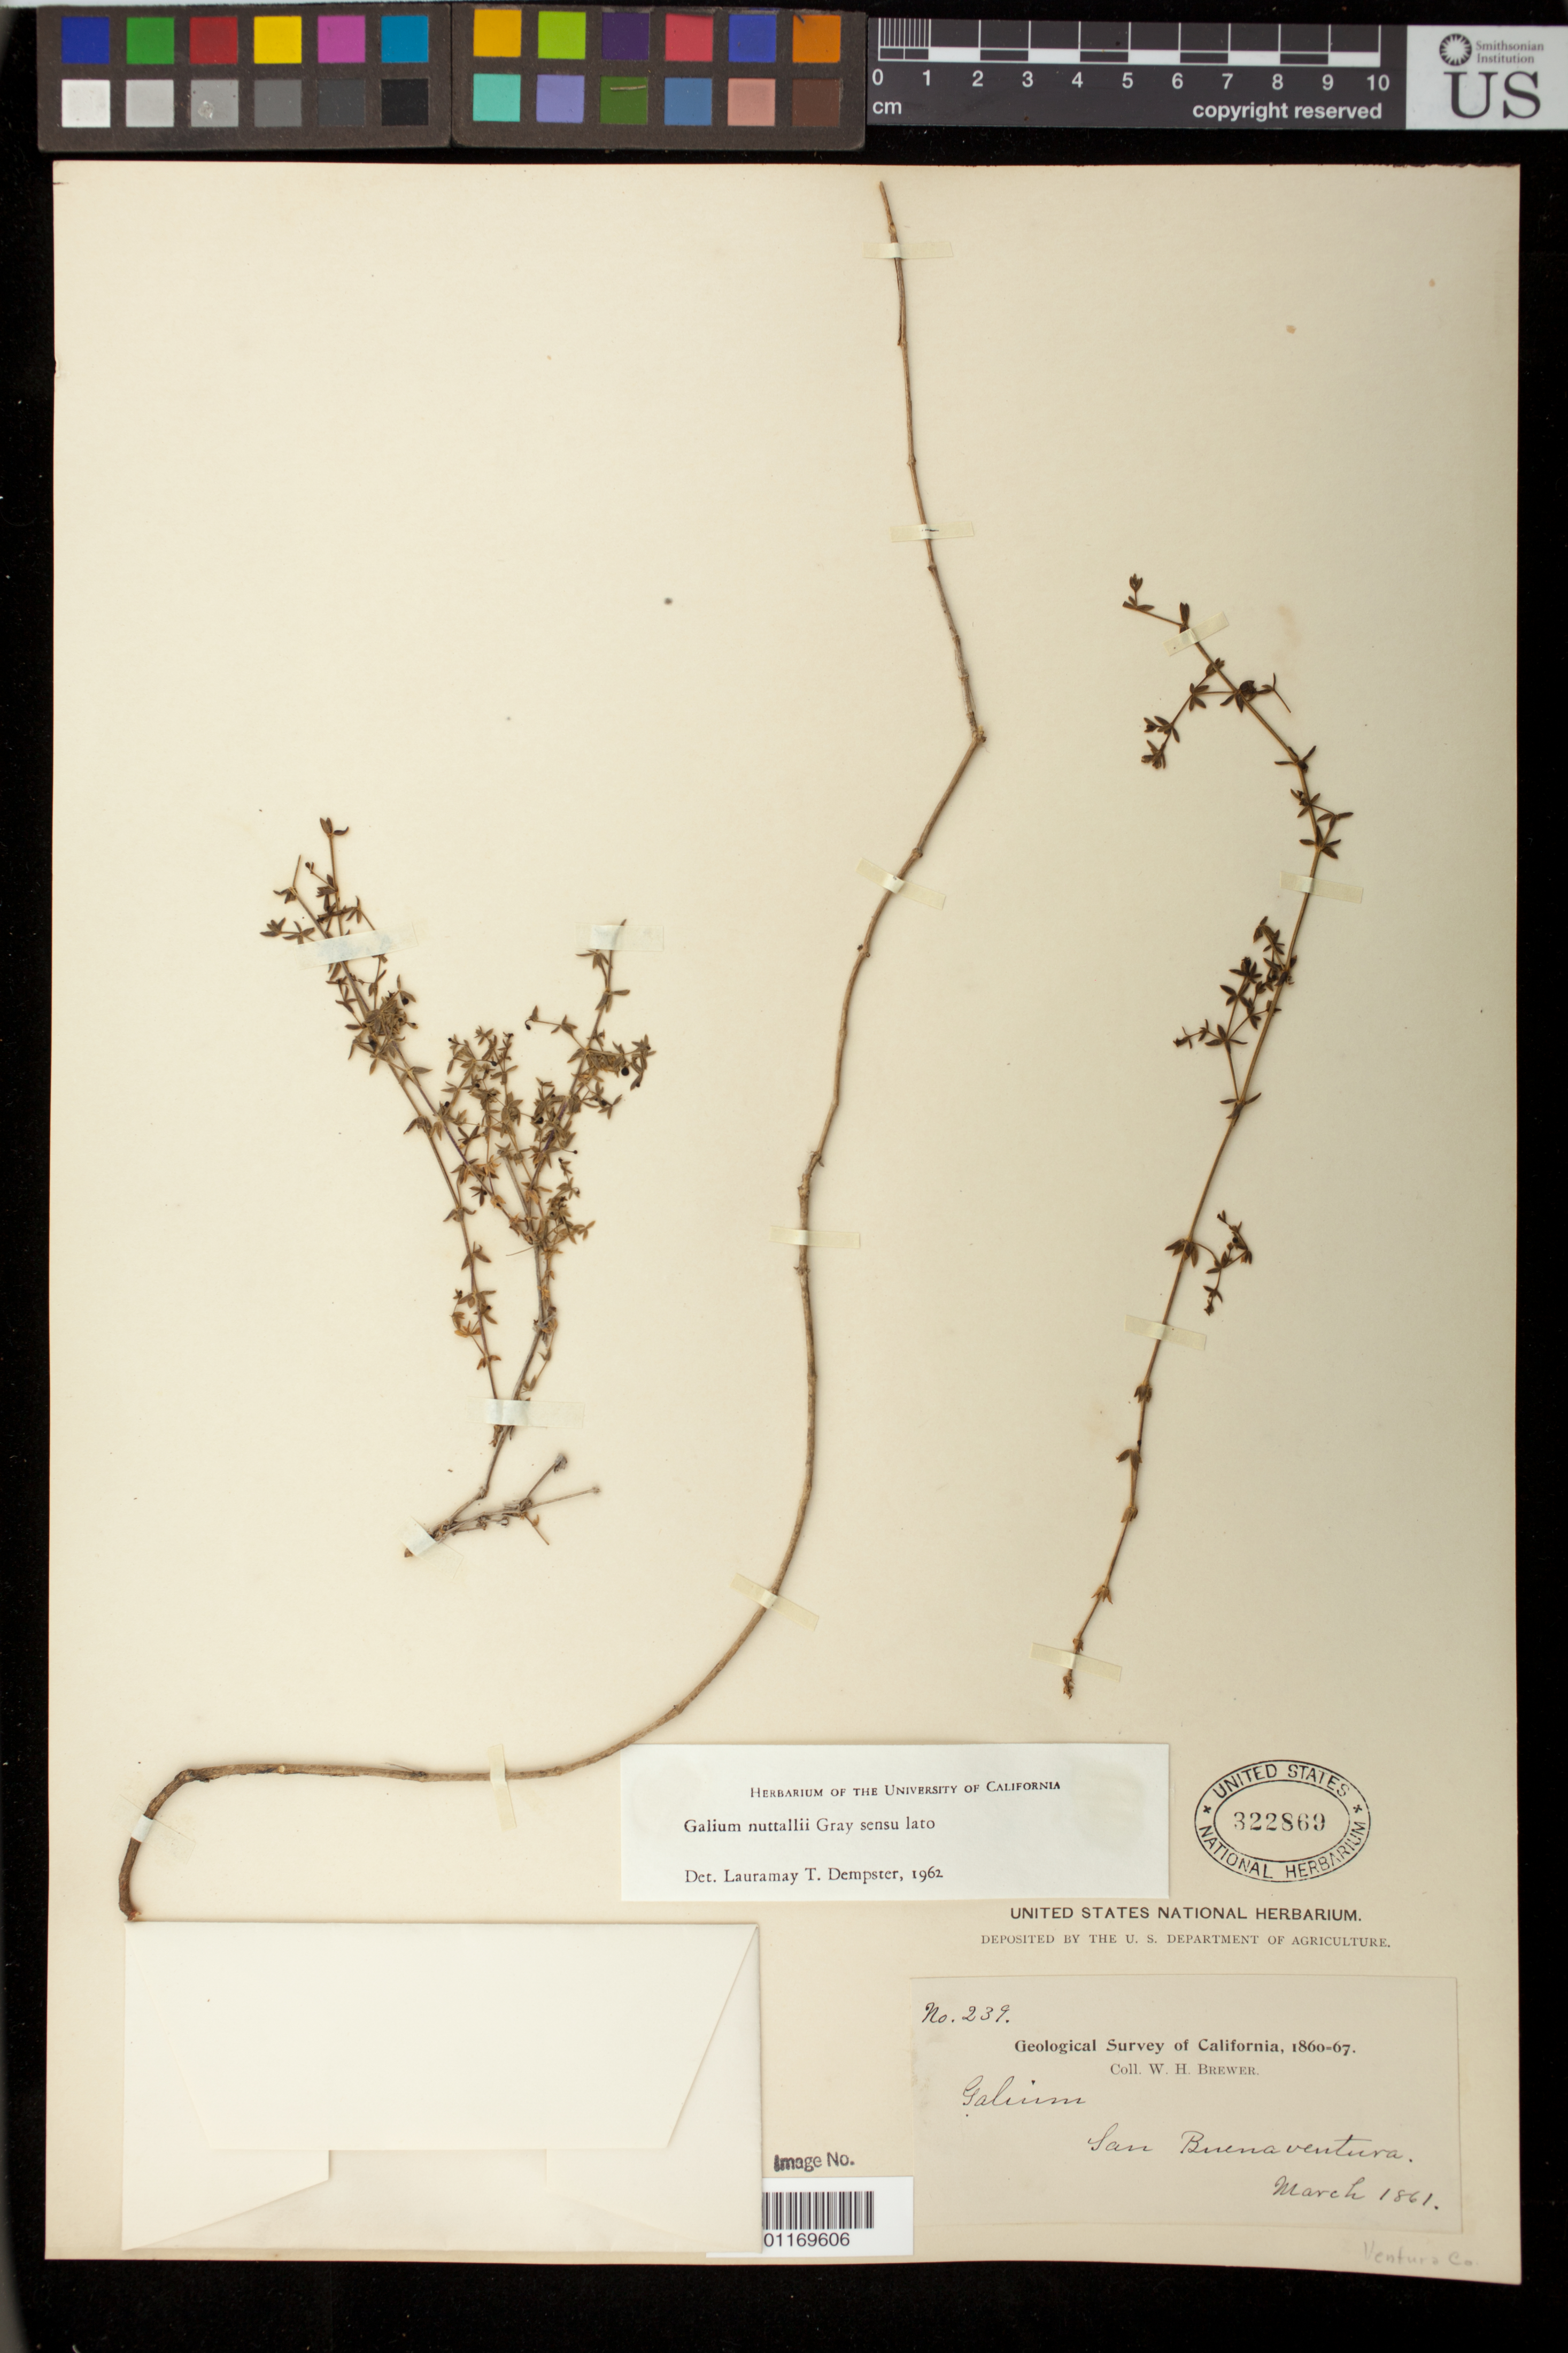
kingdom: Plantae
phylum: Tracheophyta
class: Magnoliopsida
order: Gentianales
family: Rubiaceae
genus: Galium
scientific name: Galium nuttallii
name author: A. Gray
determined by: Dempster, L. T.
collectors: W. H. Brewer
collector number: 239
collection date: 1861-03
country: United States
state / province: California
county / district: Ventura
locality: San Buenaventura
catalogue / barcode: US 322869